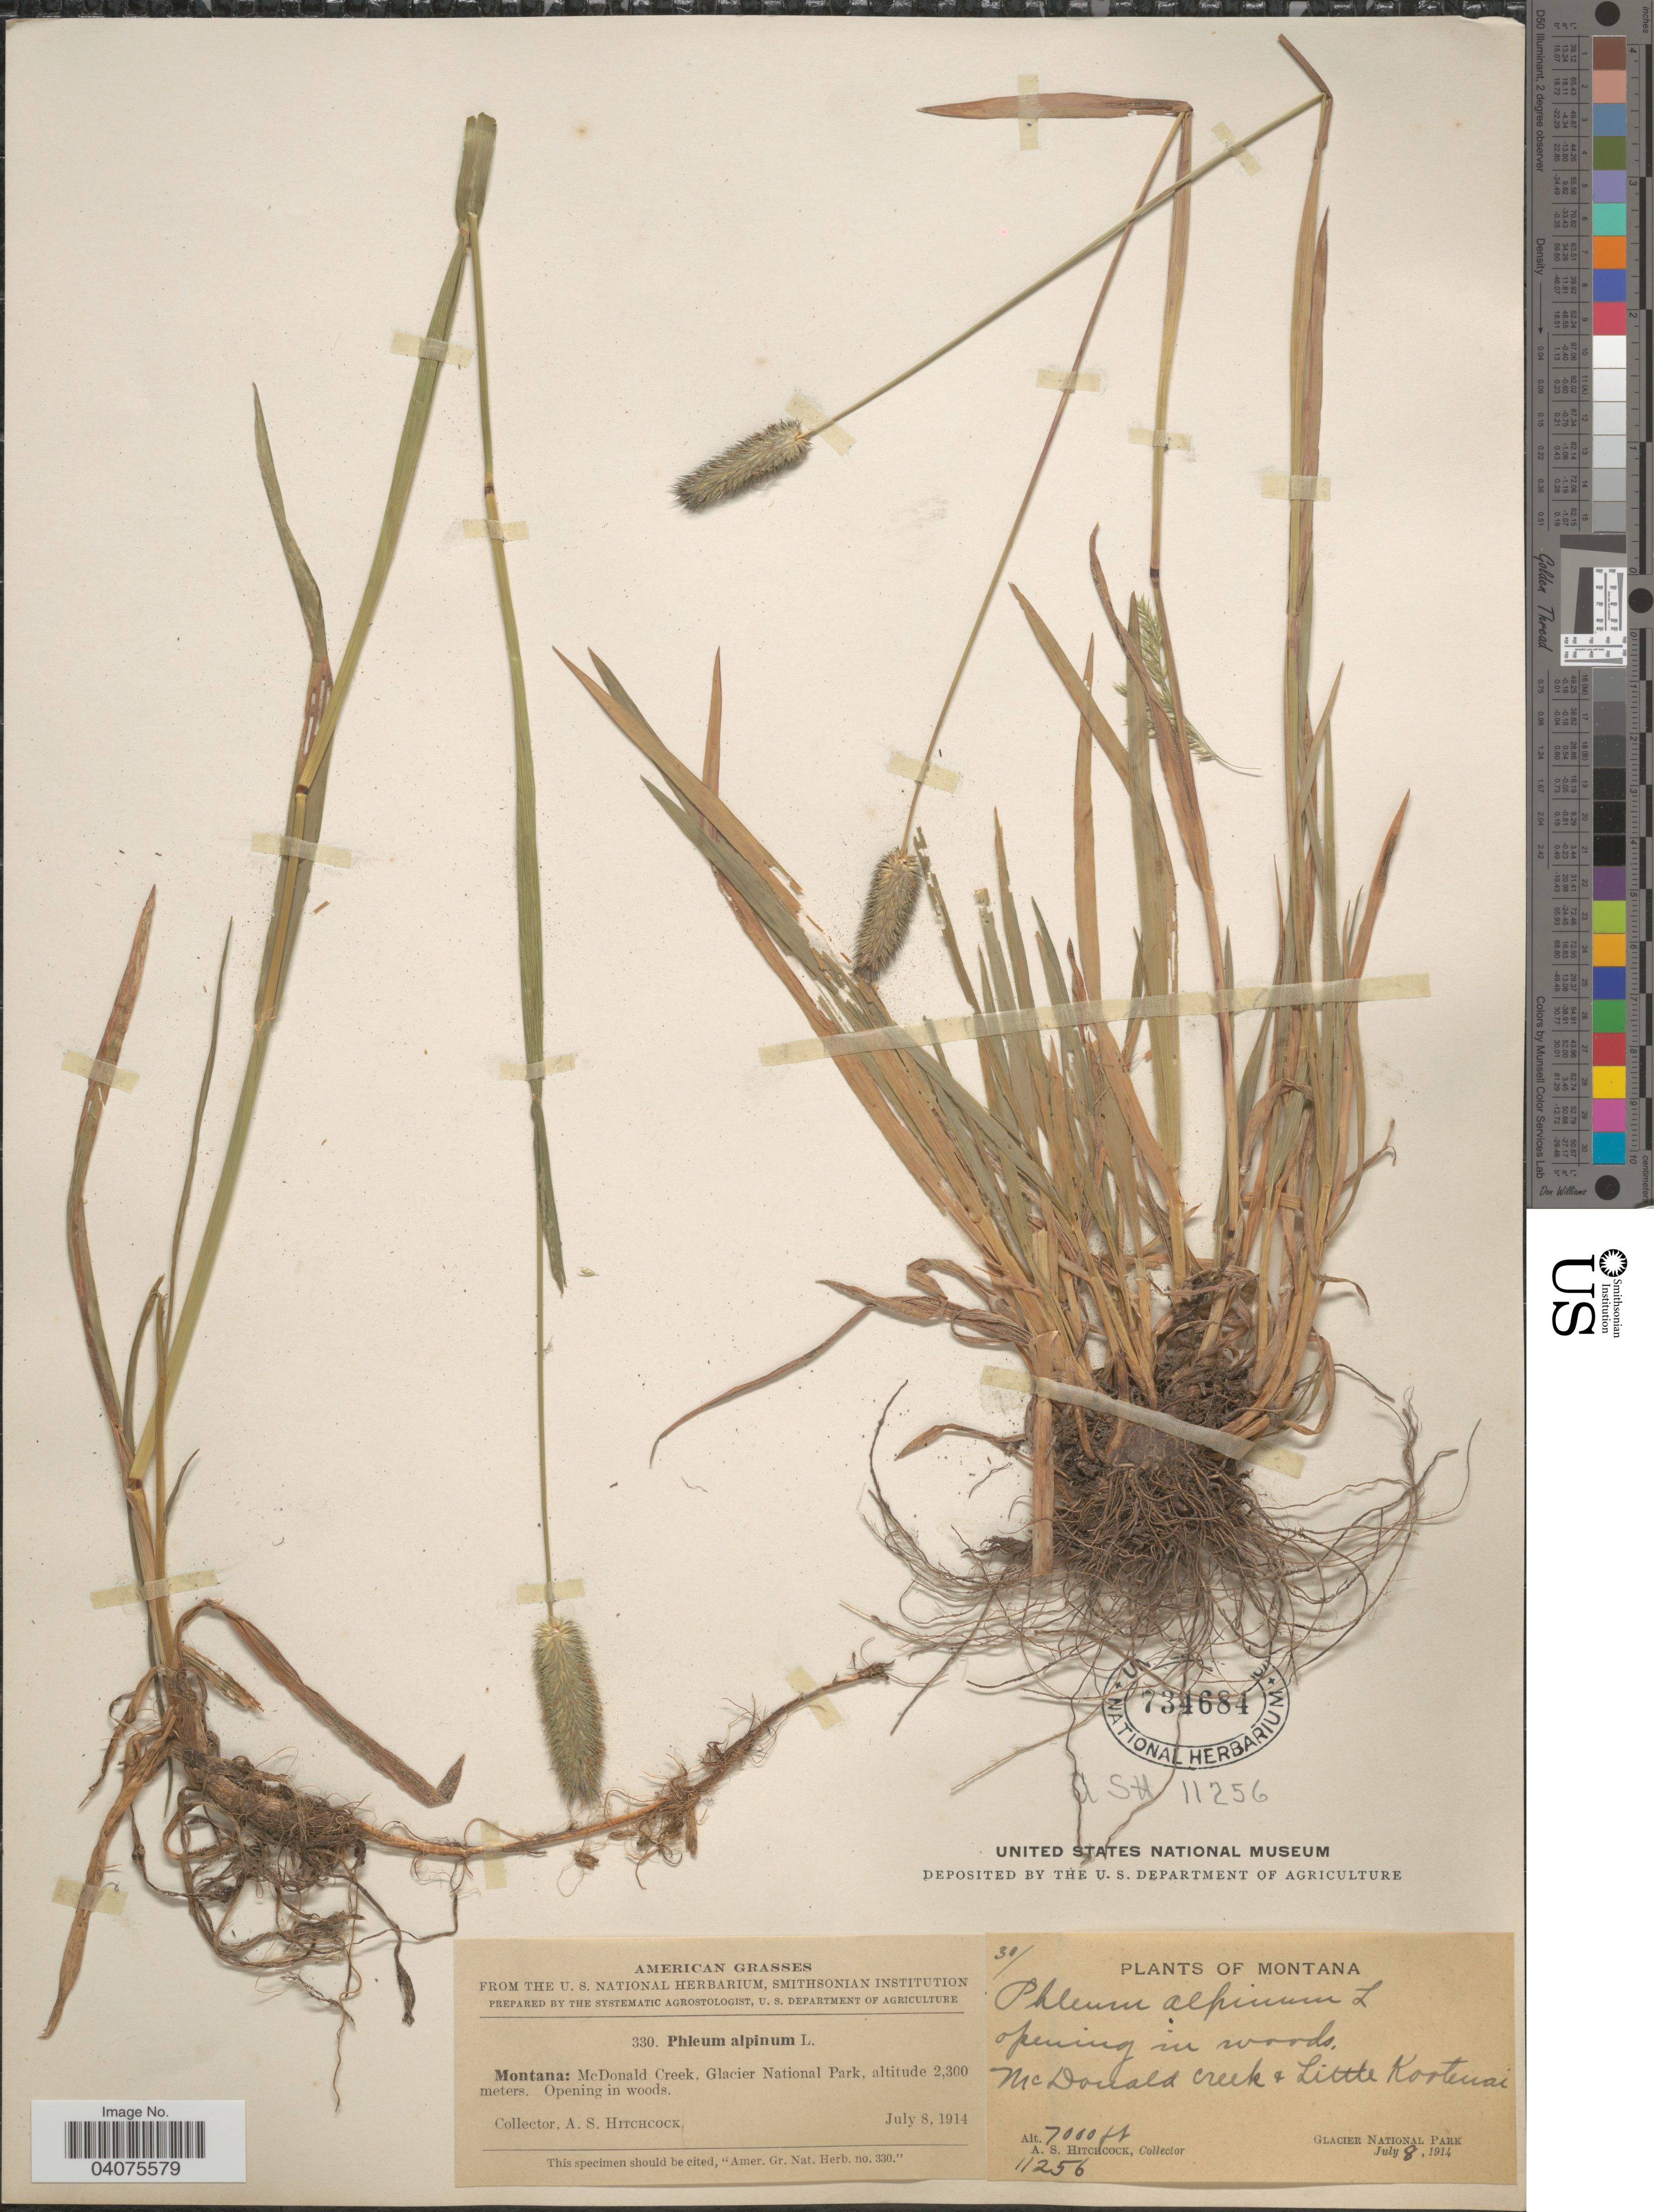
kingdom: Plantae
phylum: Tracheophyta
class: Liliopsida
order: Poales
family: Poaceae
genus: Phleum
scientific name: Phleum alpinum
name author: L.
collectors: A. S. Hitchcock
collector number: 330/11256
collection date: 1914-07-08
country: United States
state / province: Montana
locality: McDonald Creek, Glacier National Park. Little Kootenai.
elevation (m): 2134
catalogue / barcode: US 734684